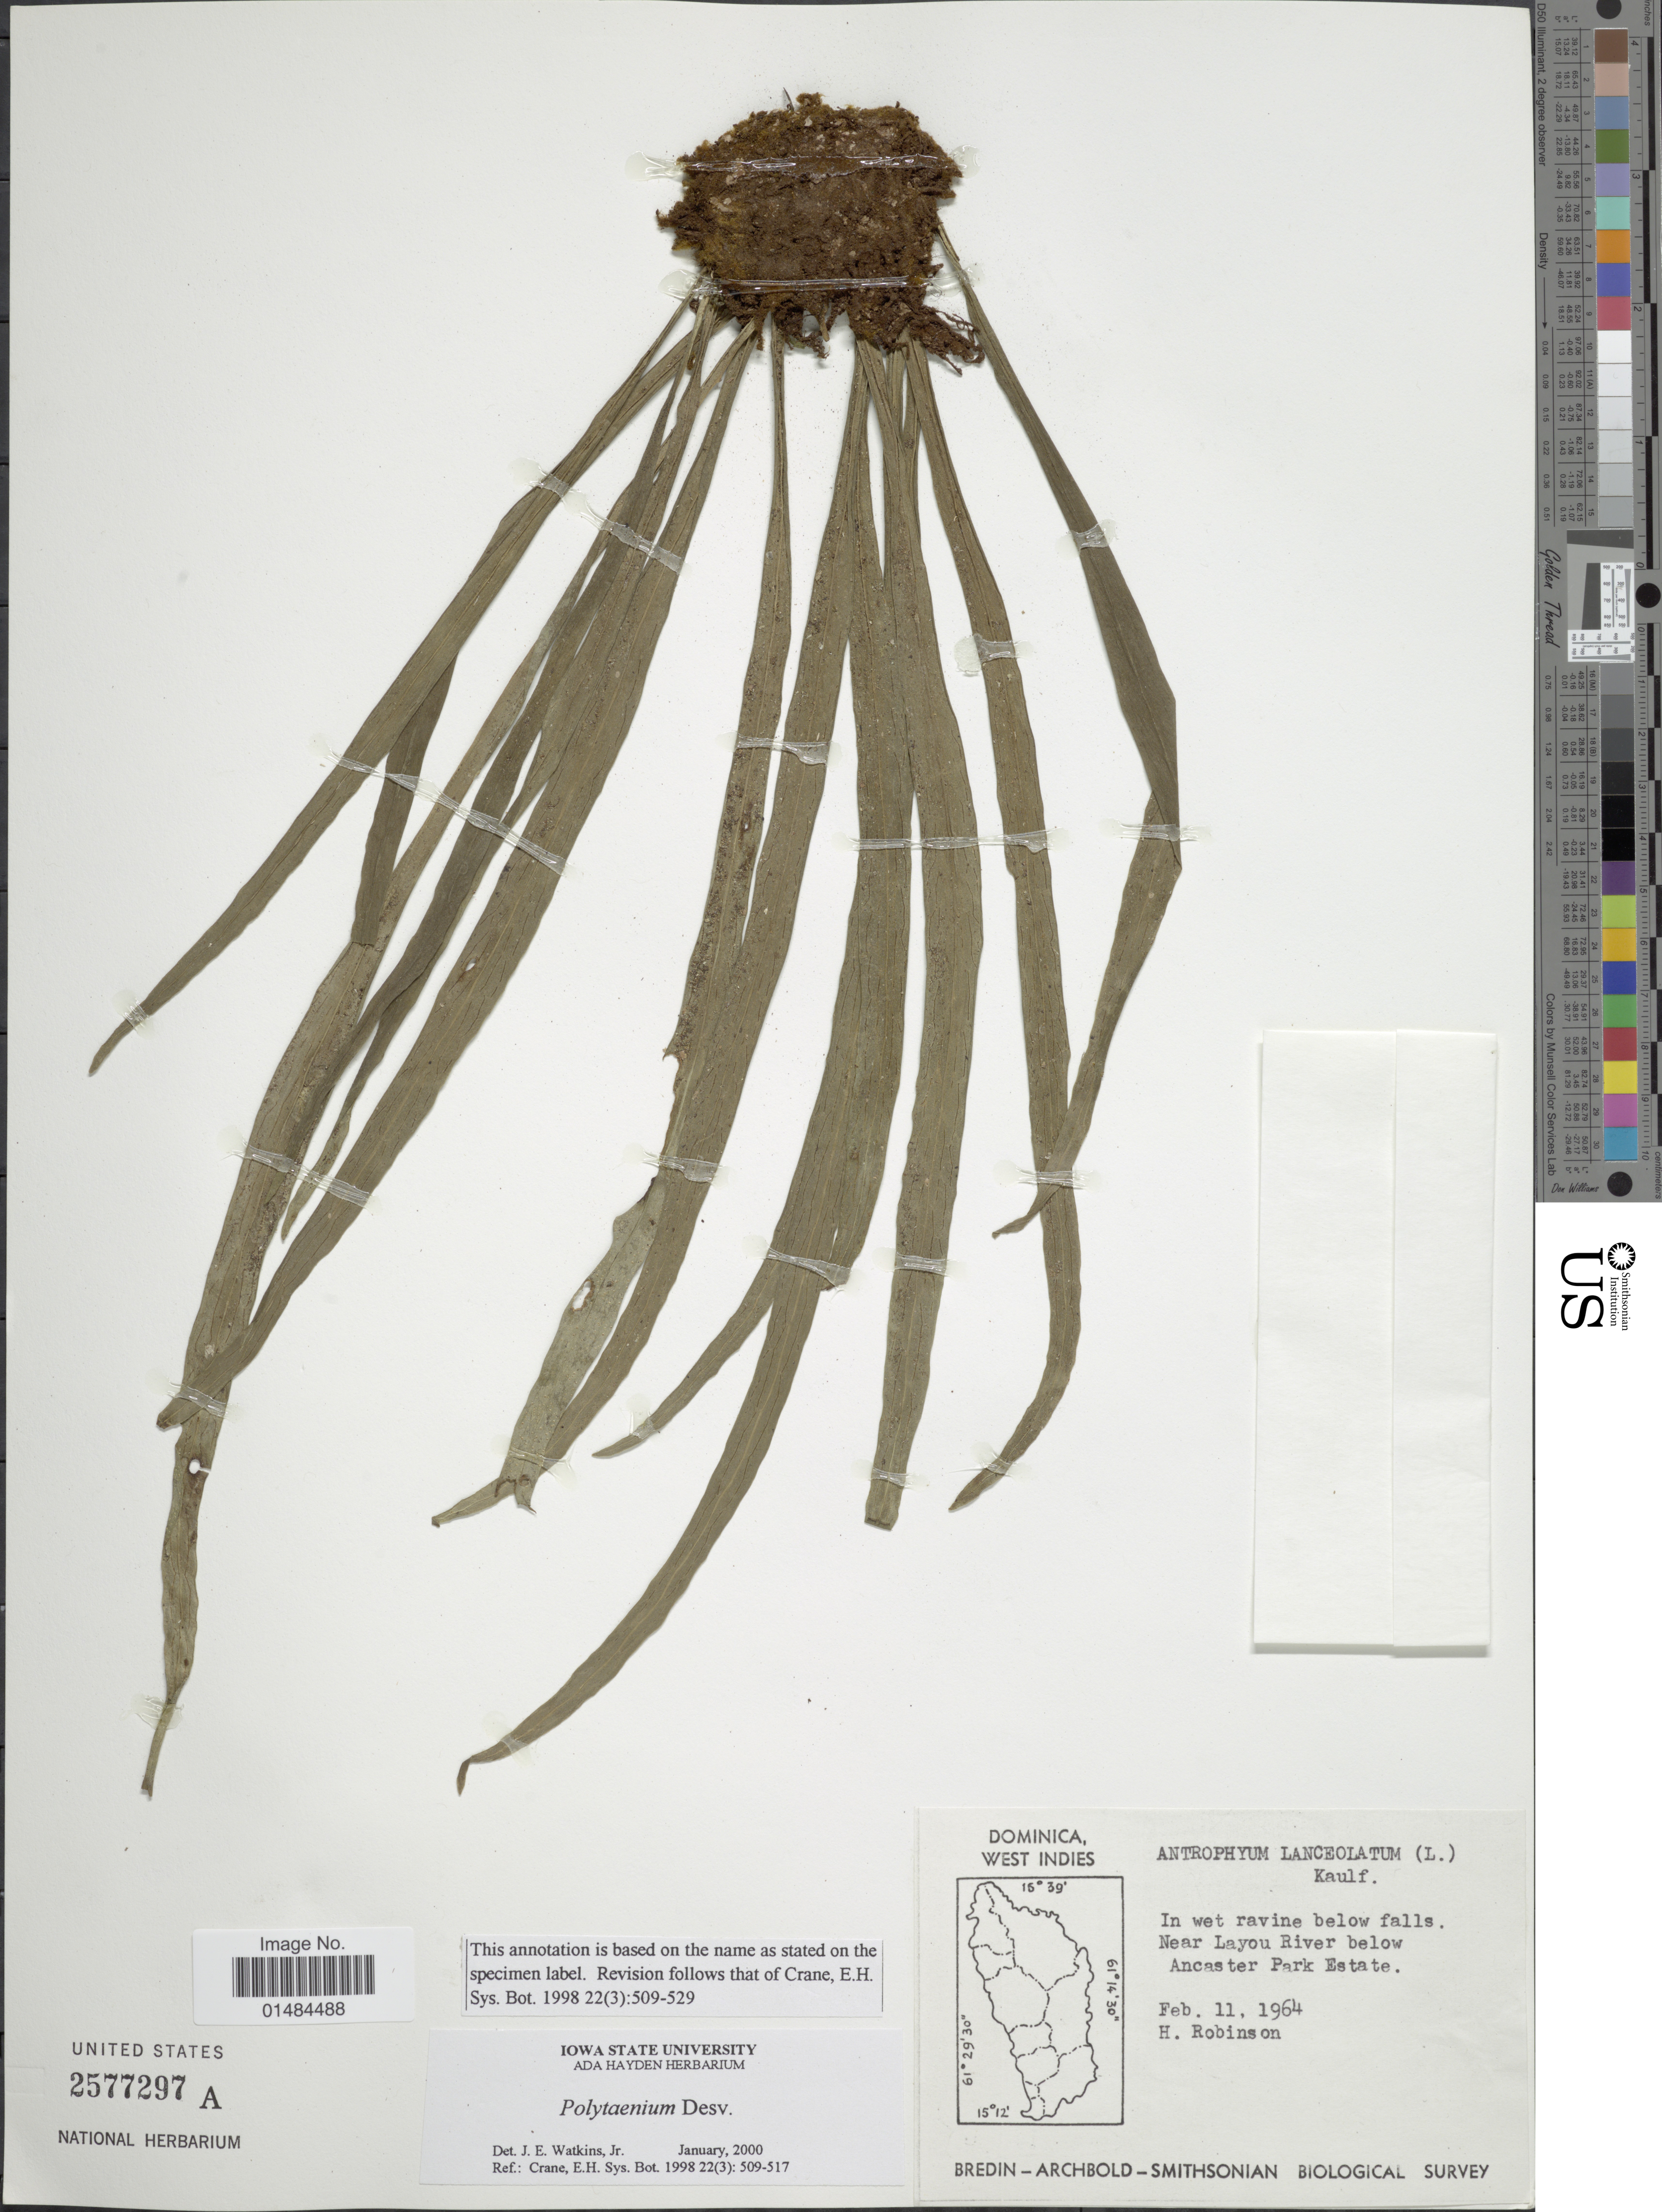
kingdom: Plantae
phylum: Tracheophyta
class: Polypodiopsida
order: Polypodiales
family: Pteridaceae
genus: Polytaenium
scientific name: Polytaenium lanceolatum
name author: (L.) Desv.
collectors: H. Robinson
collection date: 1964-02-11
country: Dominica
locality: Dominica, West Indies, Near Layou River below Ancaster Park Estate.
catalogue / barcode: US 2577297A